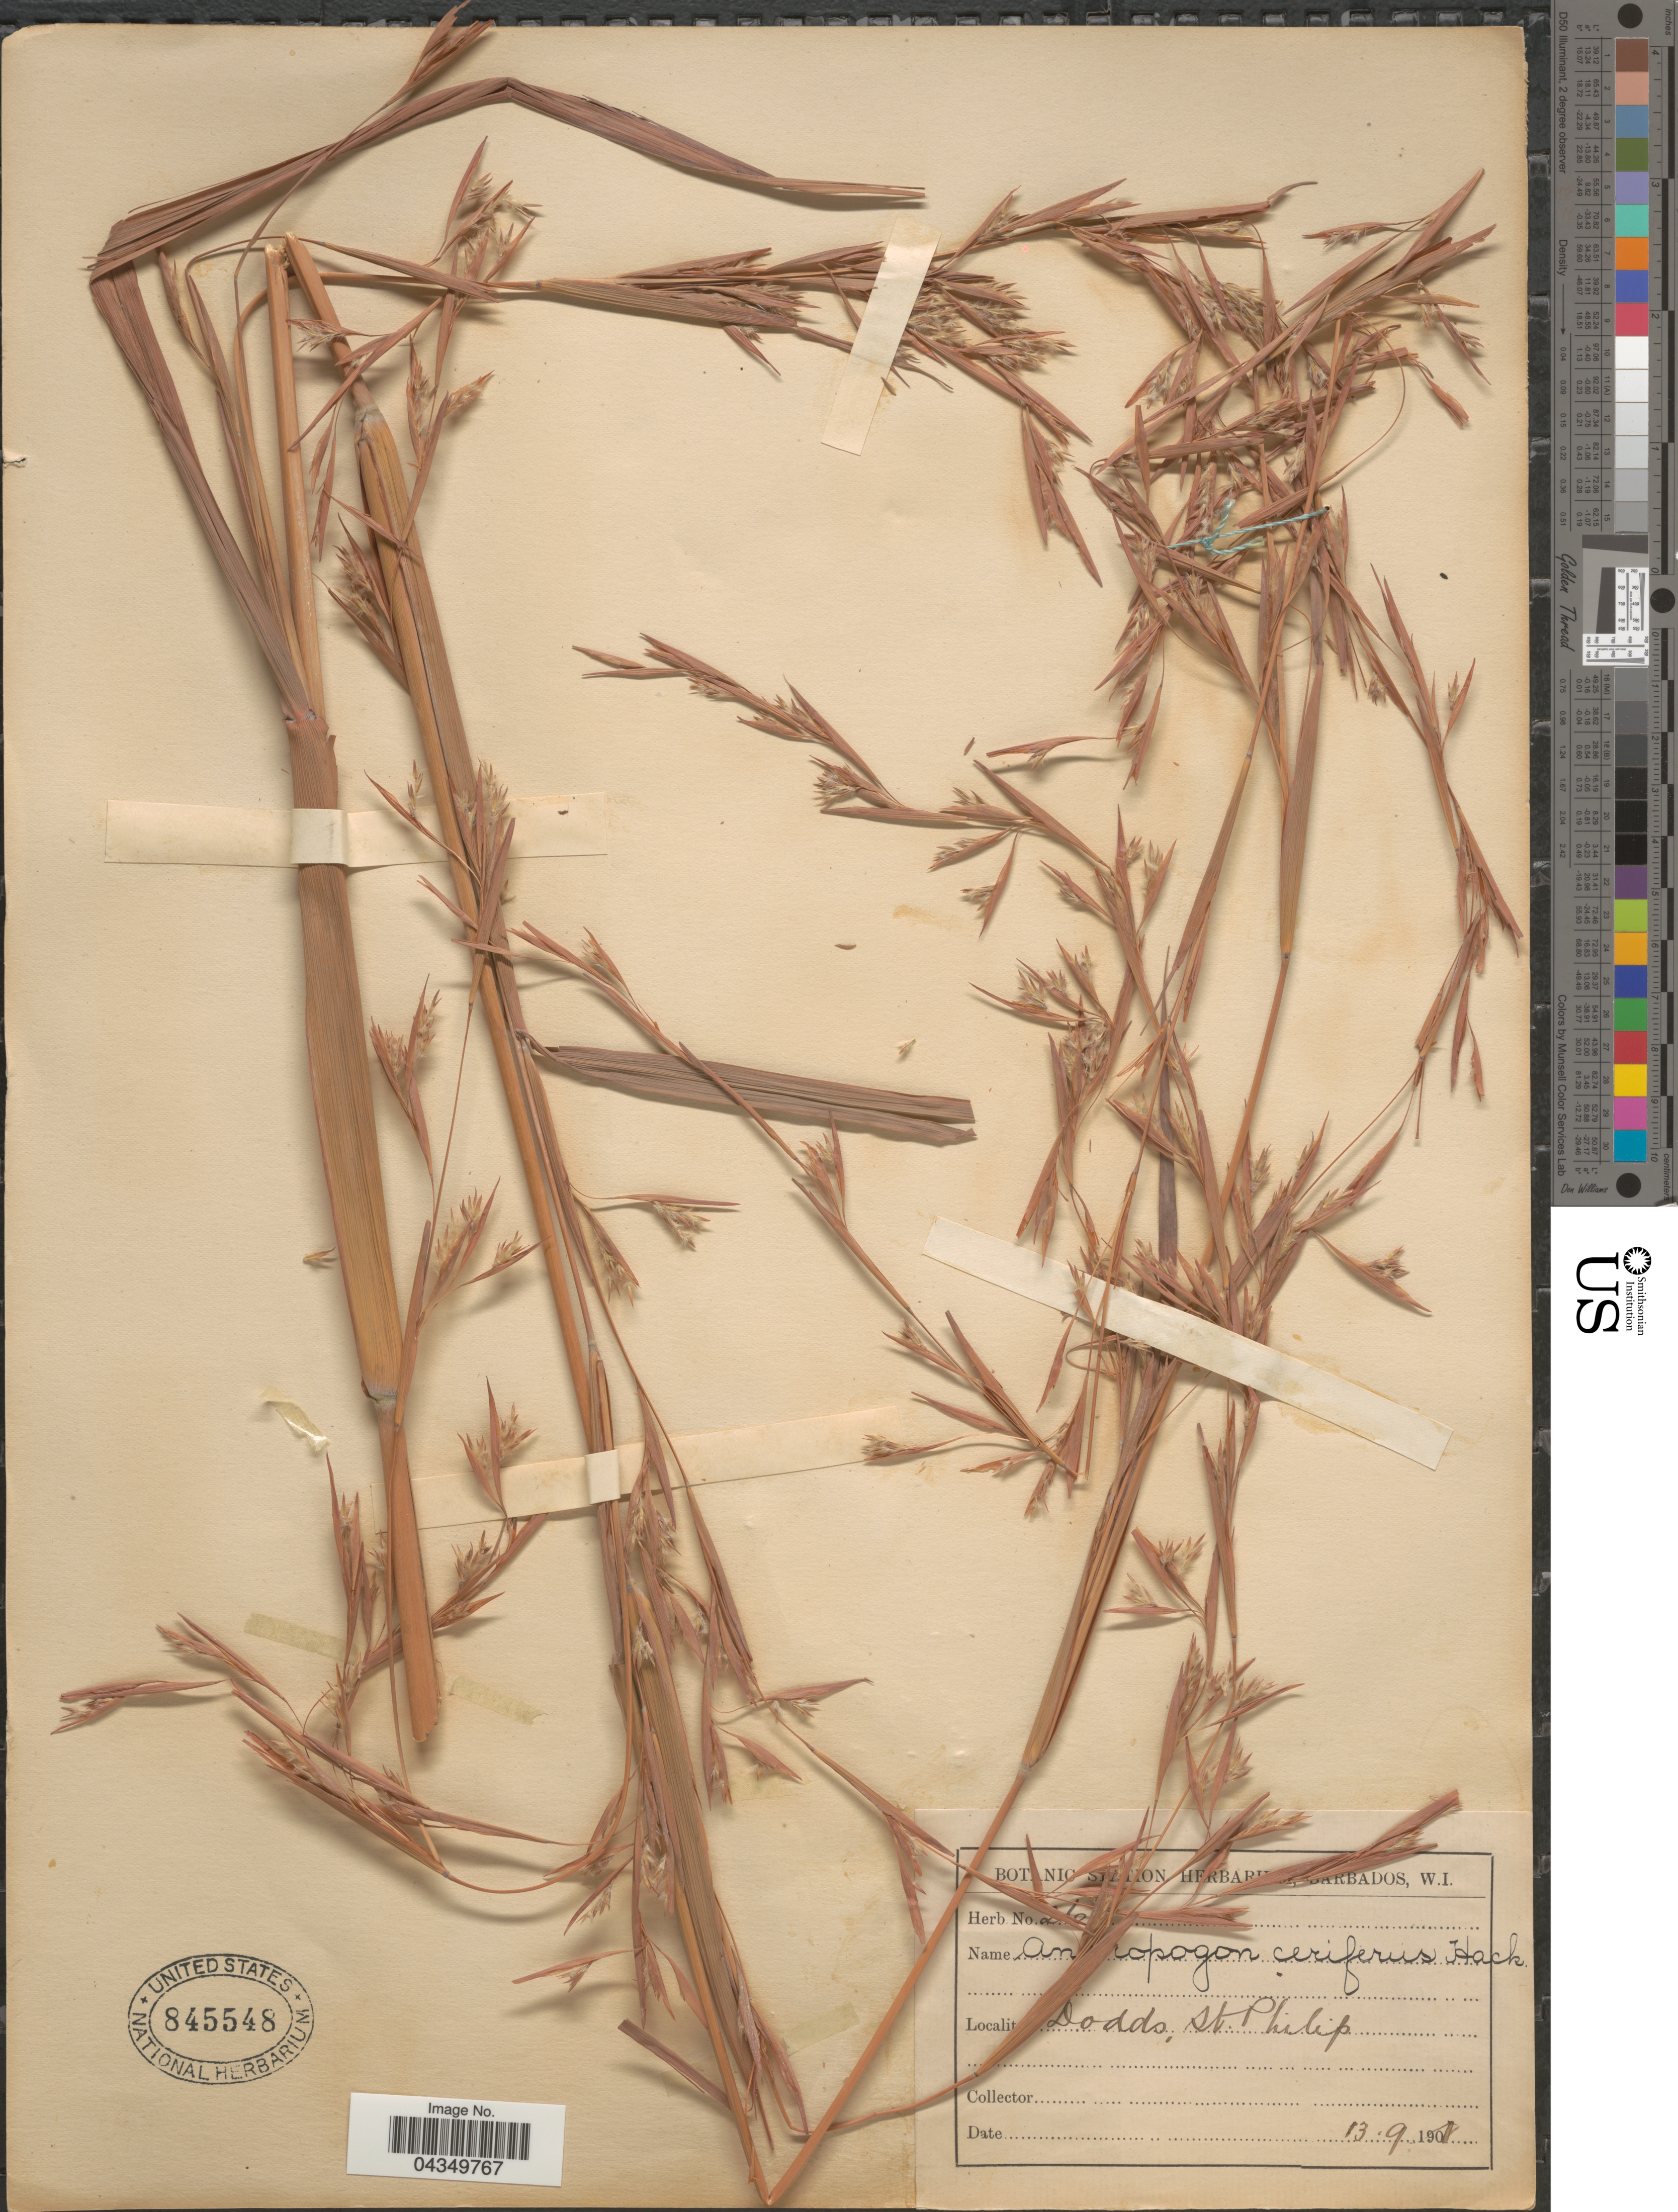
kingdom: Plantae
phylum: Tracheophyta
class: Liliopsida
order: Poales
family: Poaceae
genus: Cymbopogon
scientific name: Cymbopogon citratus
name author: (DC.) Stapf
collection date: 1901-09-13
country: Barbados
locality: Dodds, St. Philip.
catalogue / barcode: US 845548